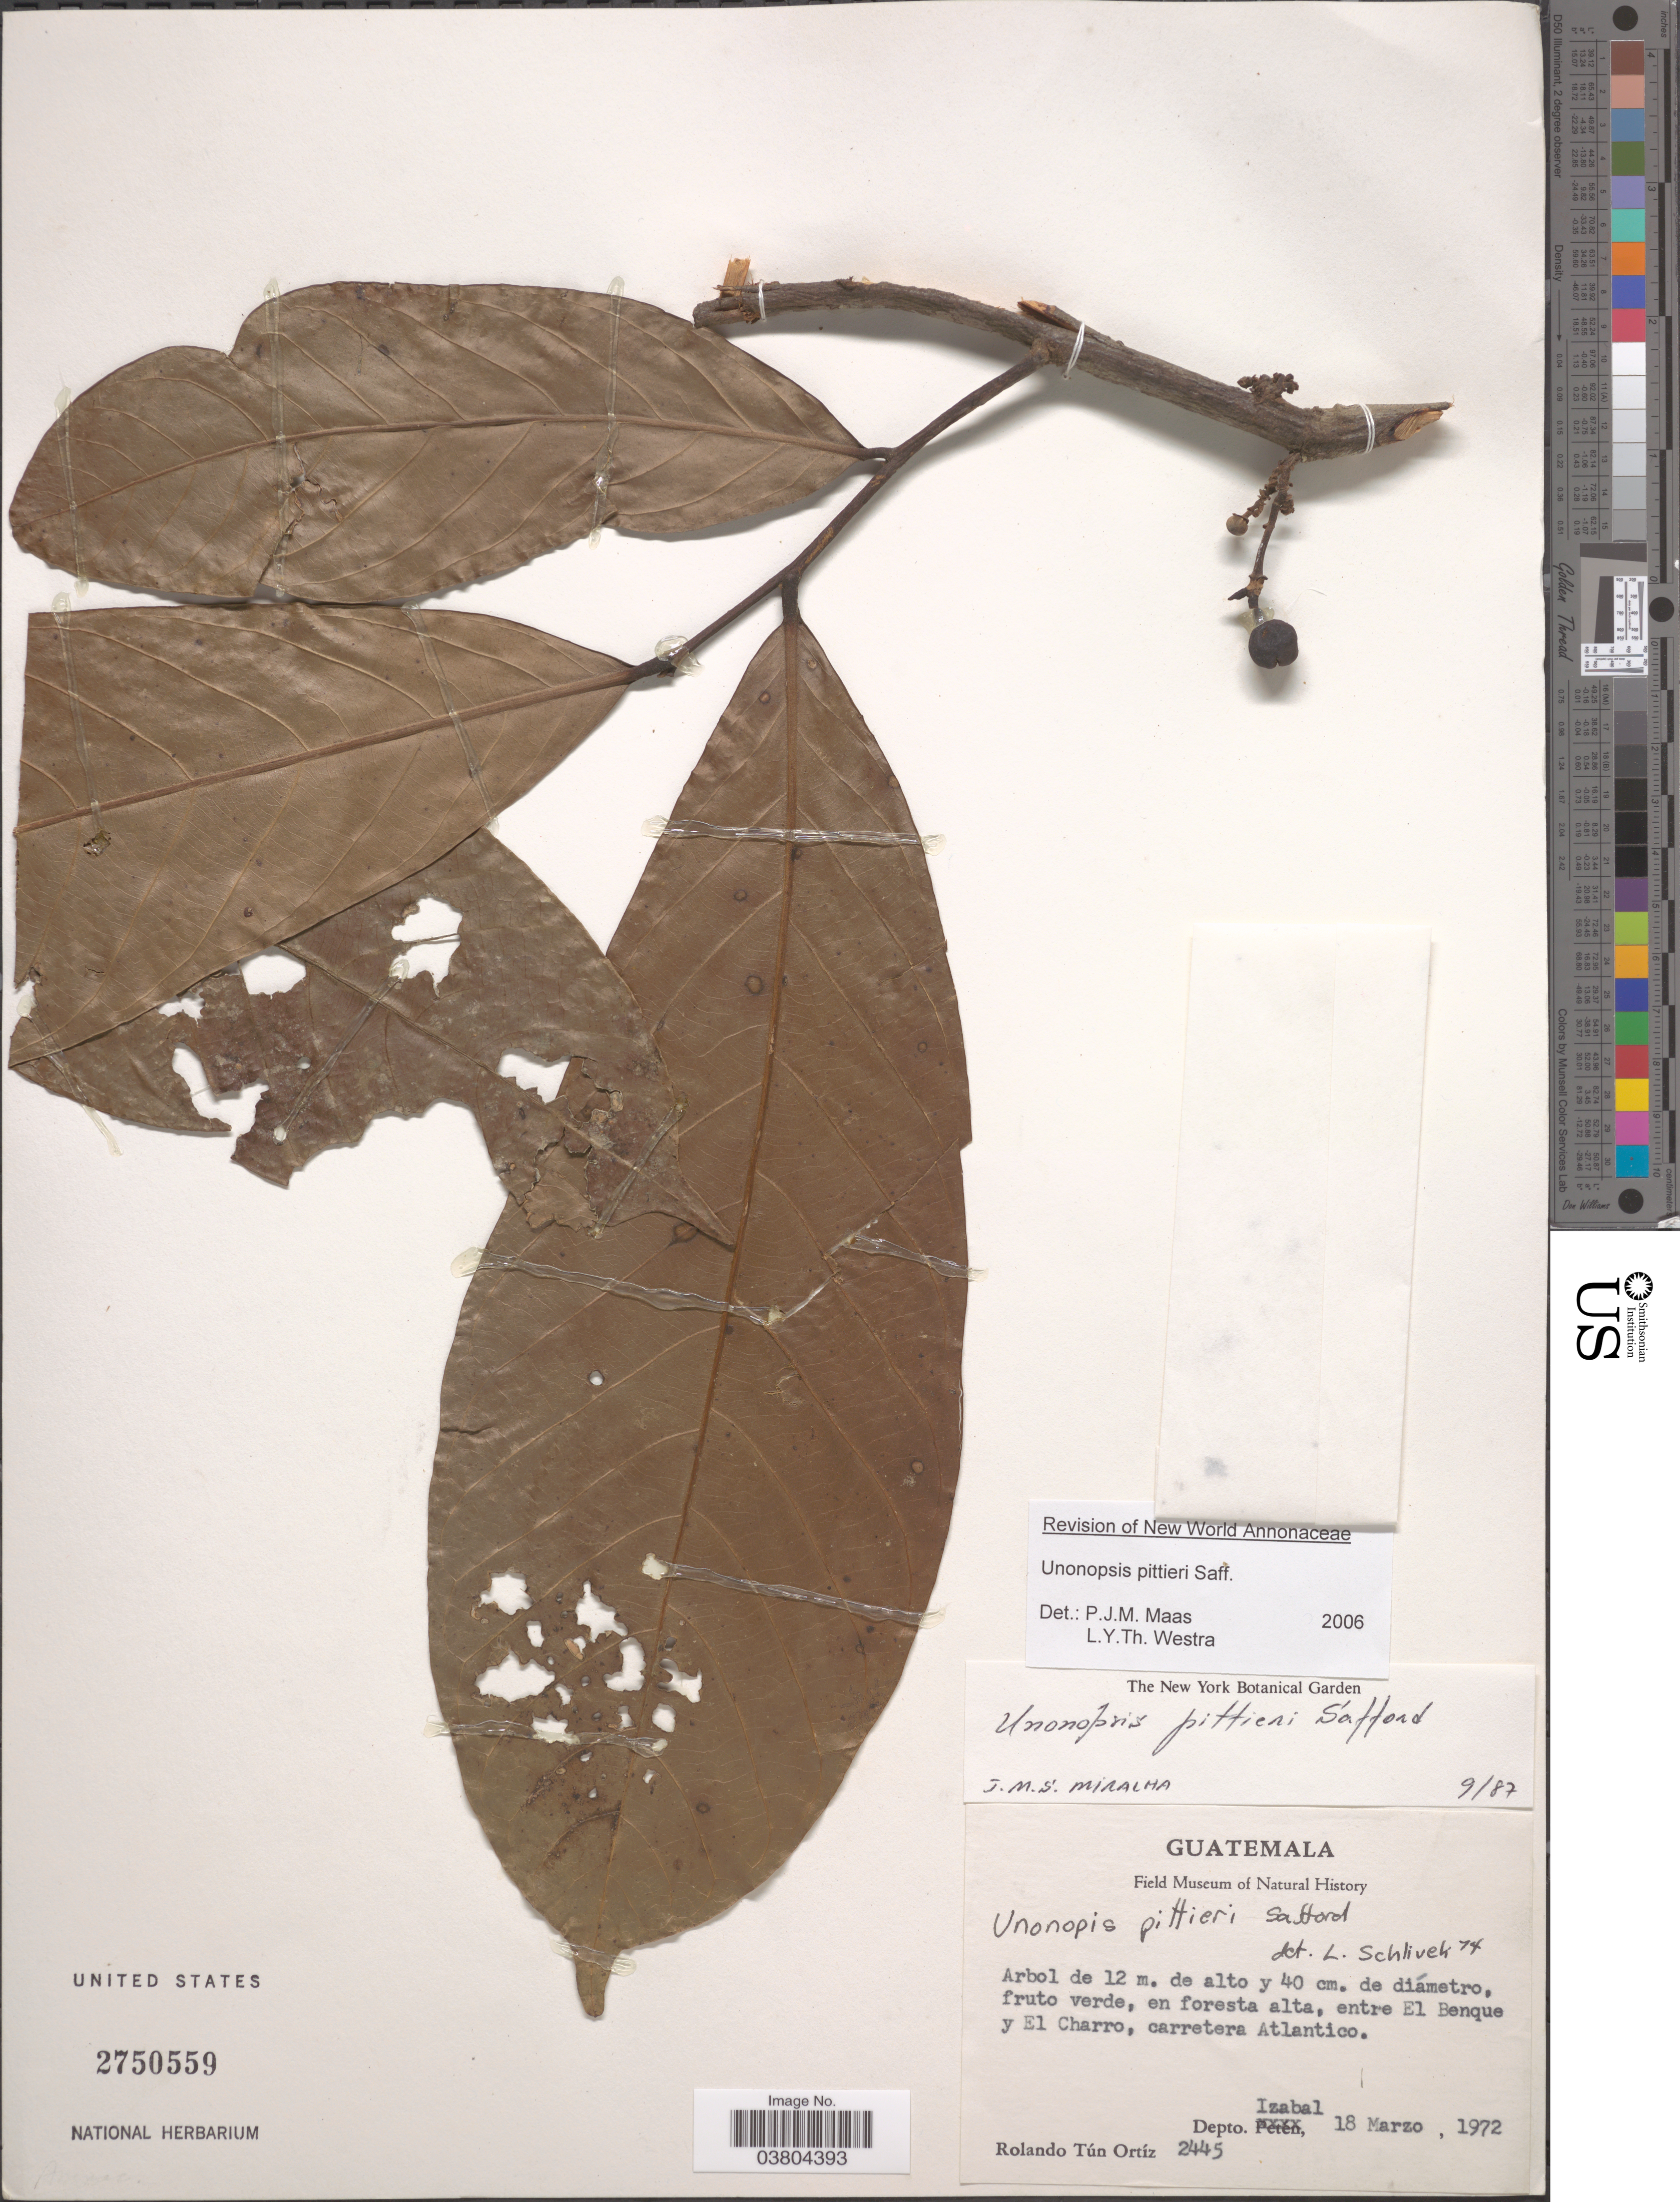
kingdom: Plantae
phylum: Tracheophyta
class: Magnoliopsida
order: Magnoliales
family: Annonaceae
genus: Unonopsis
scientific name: Unonopsis pittieri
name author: Saff.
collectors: R. T. Ortíz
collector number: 2445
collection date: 1972-03-18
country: Guatemala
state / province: Izabal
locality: Entre El Benque y El Charro, carretera Atlantico. Depto. Izabal.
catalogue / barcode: US 2750559